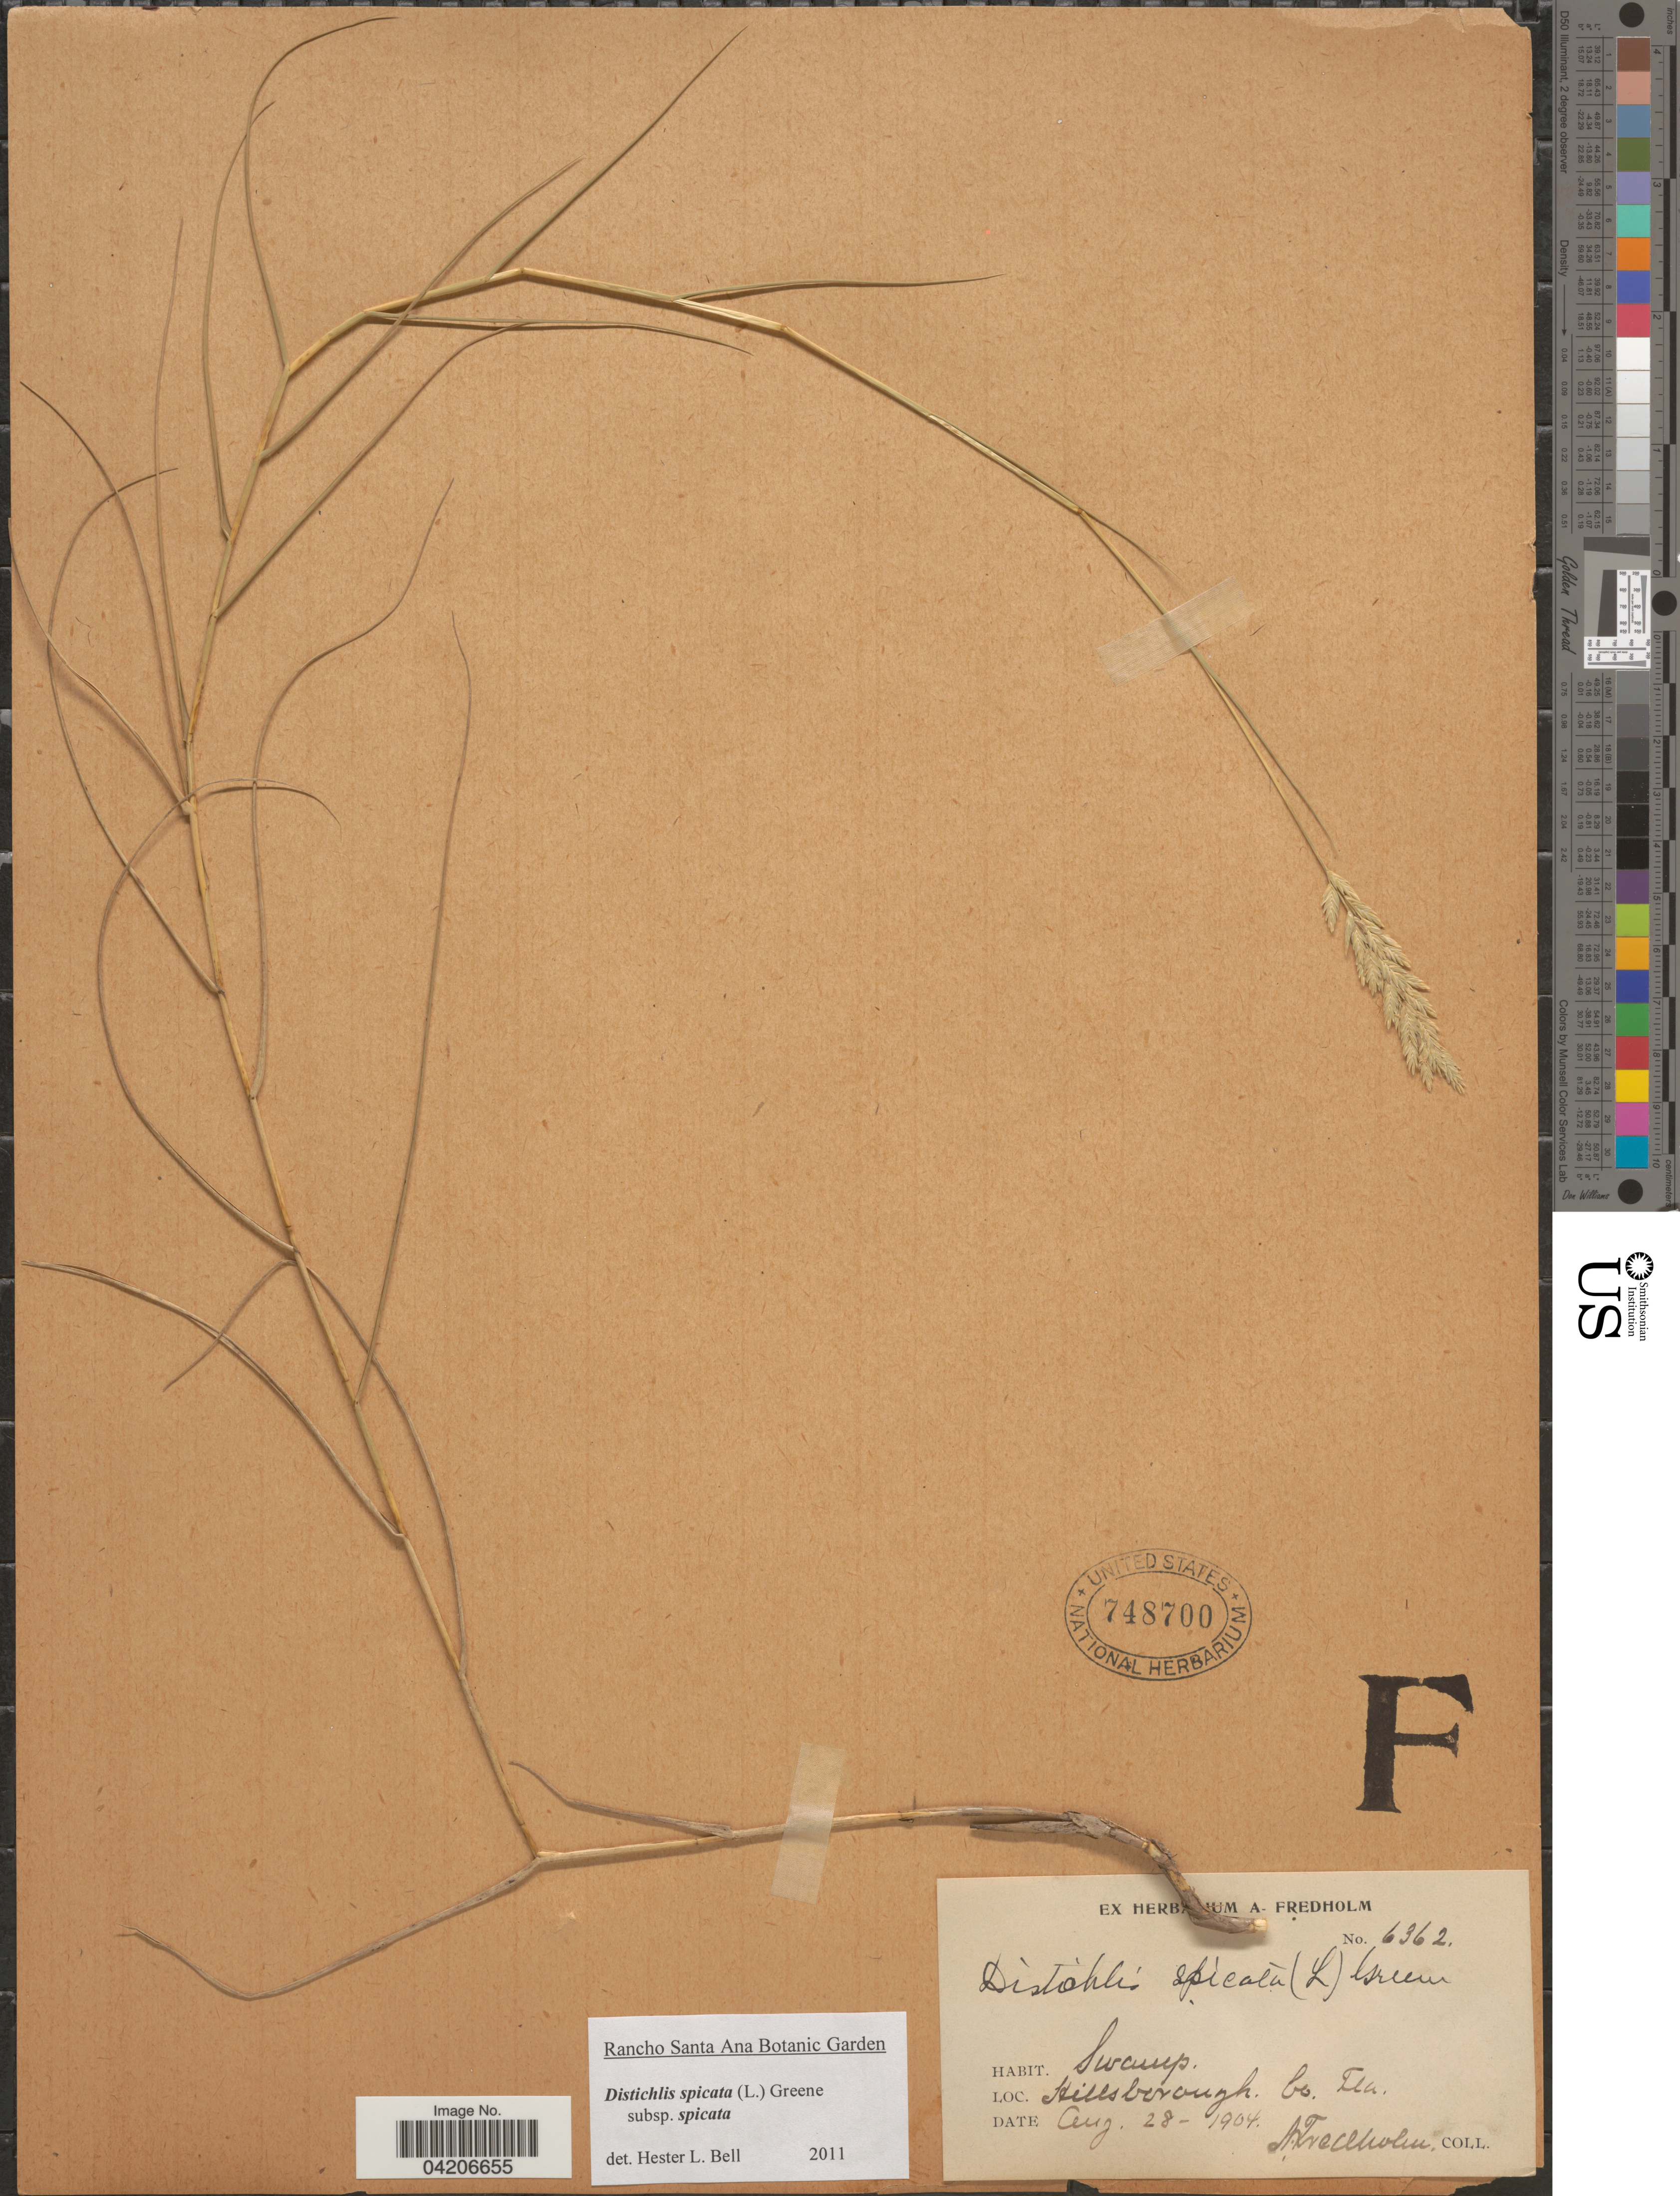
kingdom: Plantae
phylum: Tracheophyta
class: Liliopsida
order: Poales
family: Poaceae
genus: Distichlis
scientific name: Distichlis spicata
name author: (L.) Greene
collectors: A. Fredholm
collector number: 6362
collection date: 1904-08-28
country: United States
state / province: Florida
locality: Hillsborough Co.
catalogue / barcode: US 748700